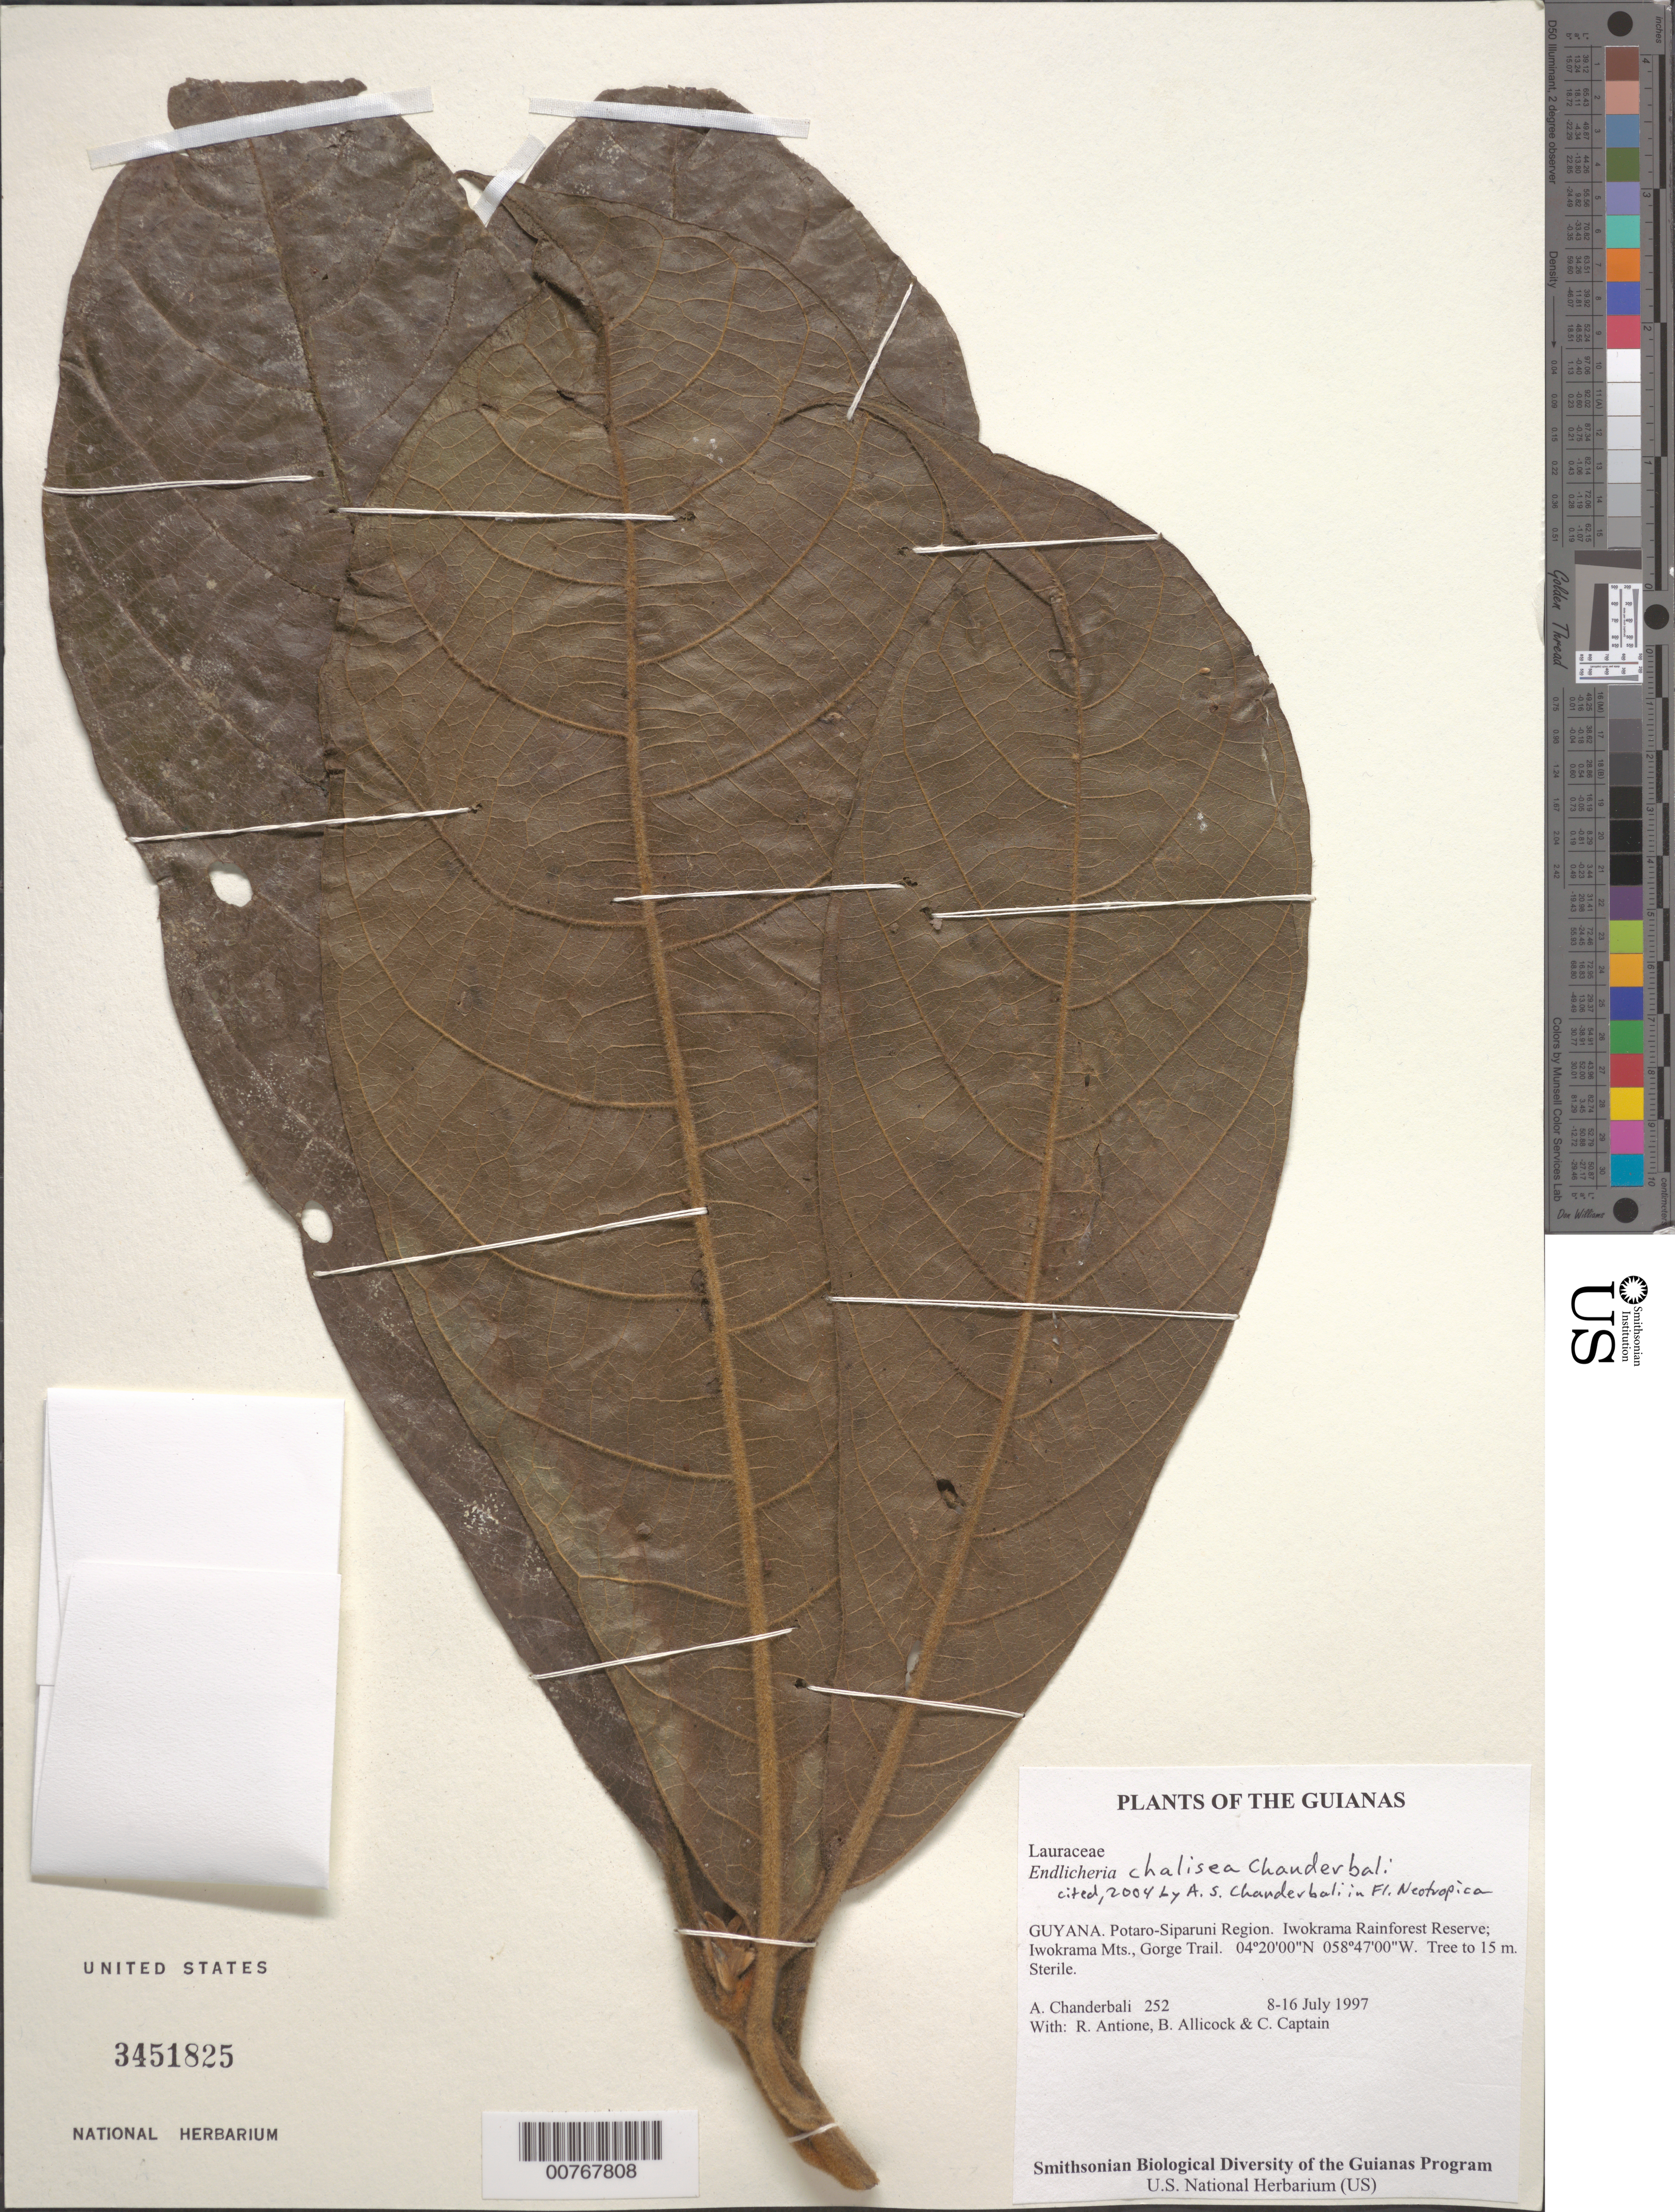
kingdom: Plantae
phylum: Tracheophyta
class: Magnoliopsida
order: Laurales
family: Lauraceae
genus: Endlicheria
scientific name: Endlicheria chalisea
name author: Chanderb.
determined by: Chanderbali, Andre Shashi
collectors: A. S. Chanderbali, R. Antione, B. Allicock & C. Captain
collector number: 252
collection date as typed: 8-16 July 1997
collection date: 1997-07-08/1997-07-16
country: Guyana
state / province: Potaro-Siparuni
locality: Iwokrama Rainforest Reserve; Iwokrama Mts., Gorge Trail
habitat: Trailside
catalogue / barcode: US 3451825